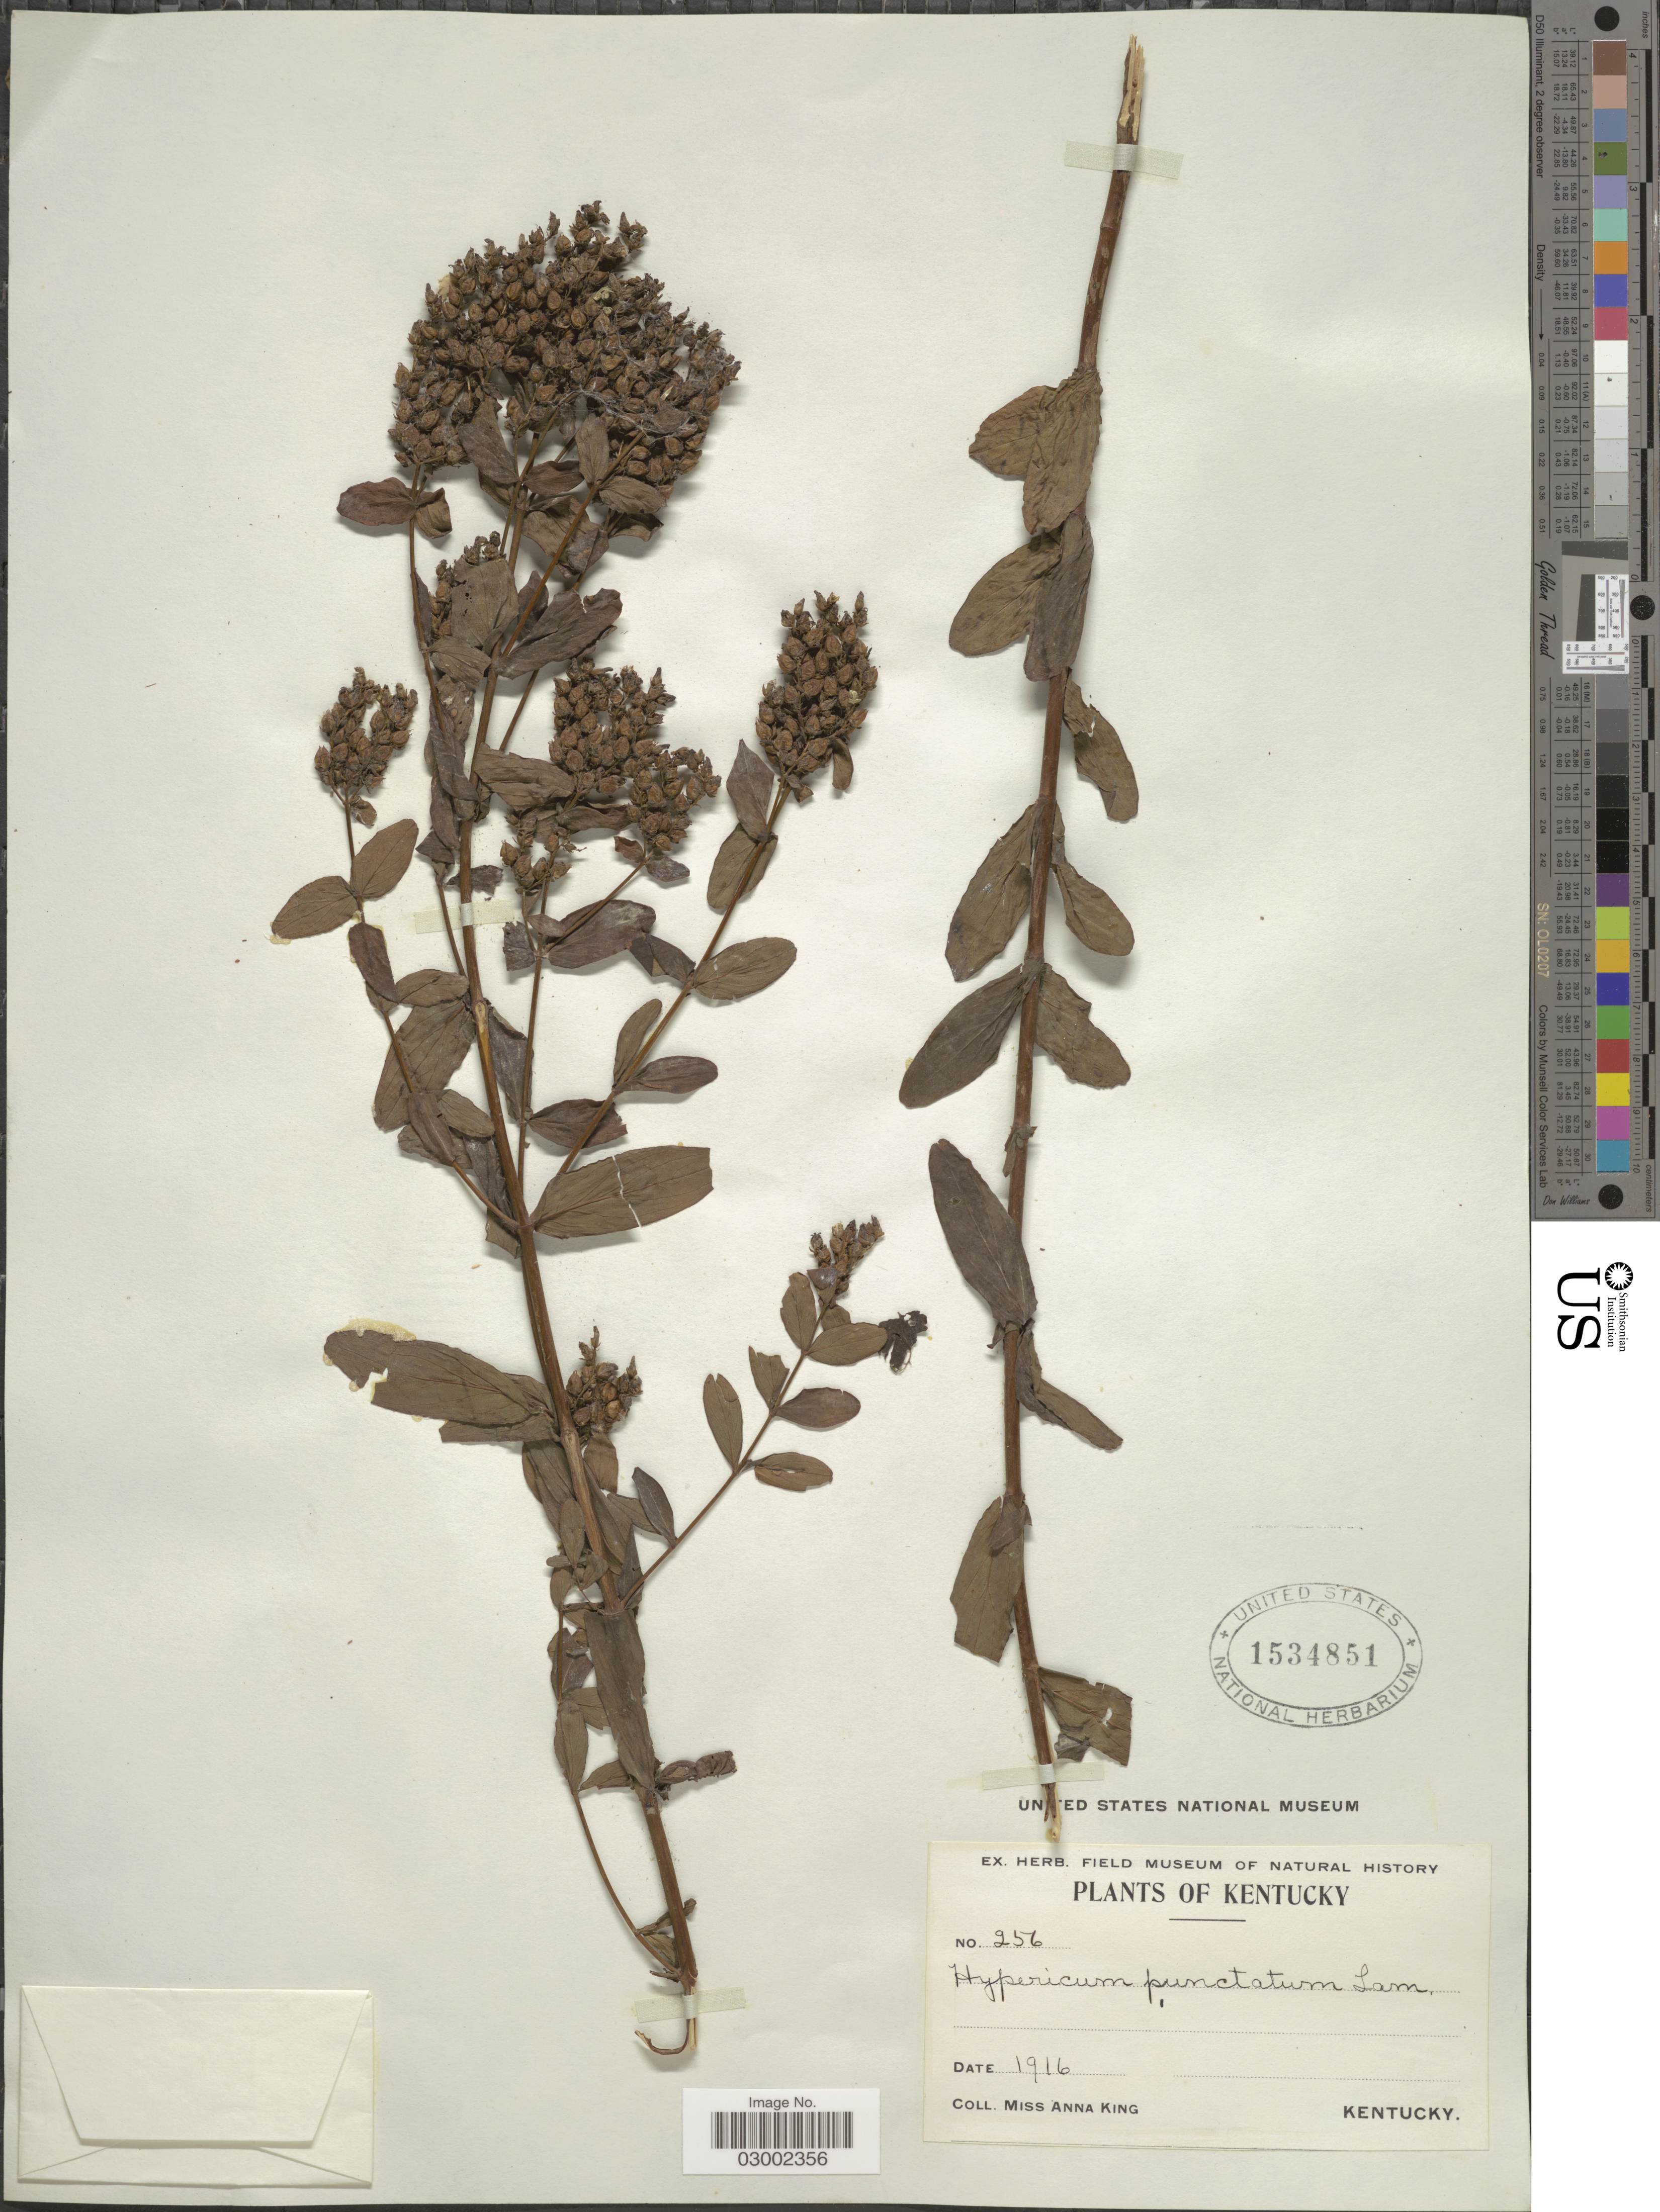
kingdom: Plantae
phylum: Tracheophyta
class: Magnoliopsida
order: Malpighiales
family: Hypericaceae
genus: Hypericum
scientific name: Hypericum punctatum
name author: Lam.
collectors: A. King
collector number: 256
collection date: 1916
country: United States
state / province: Kentucky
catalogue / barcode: US 1534851